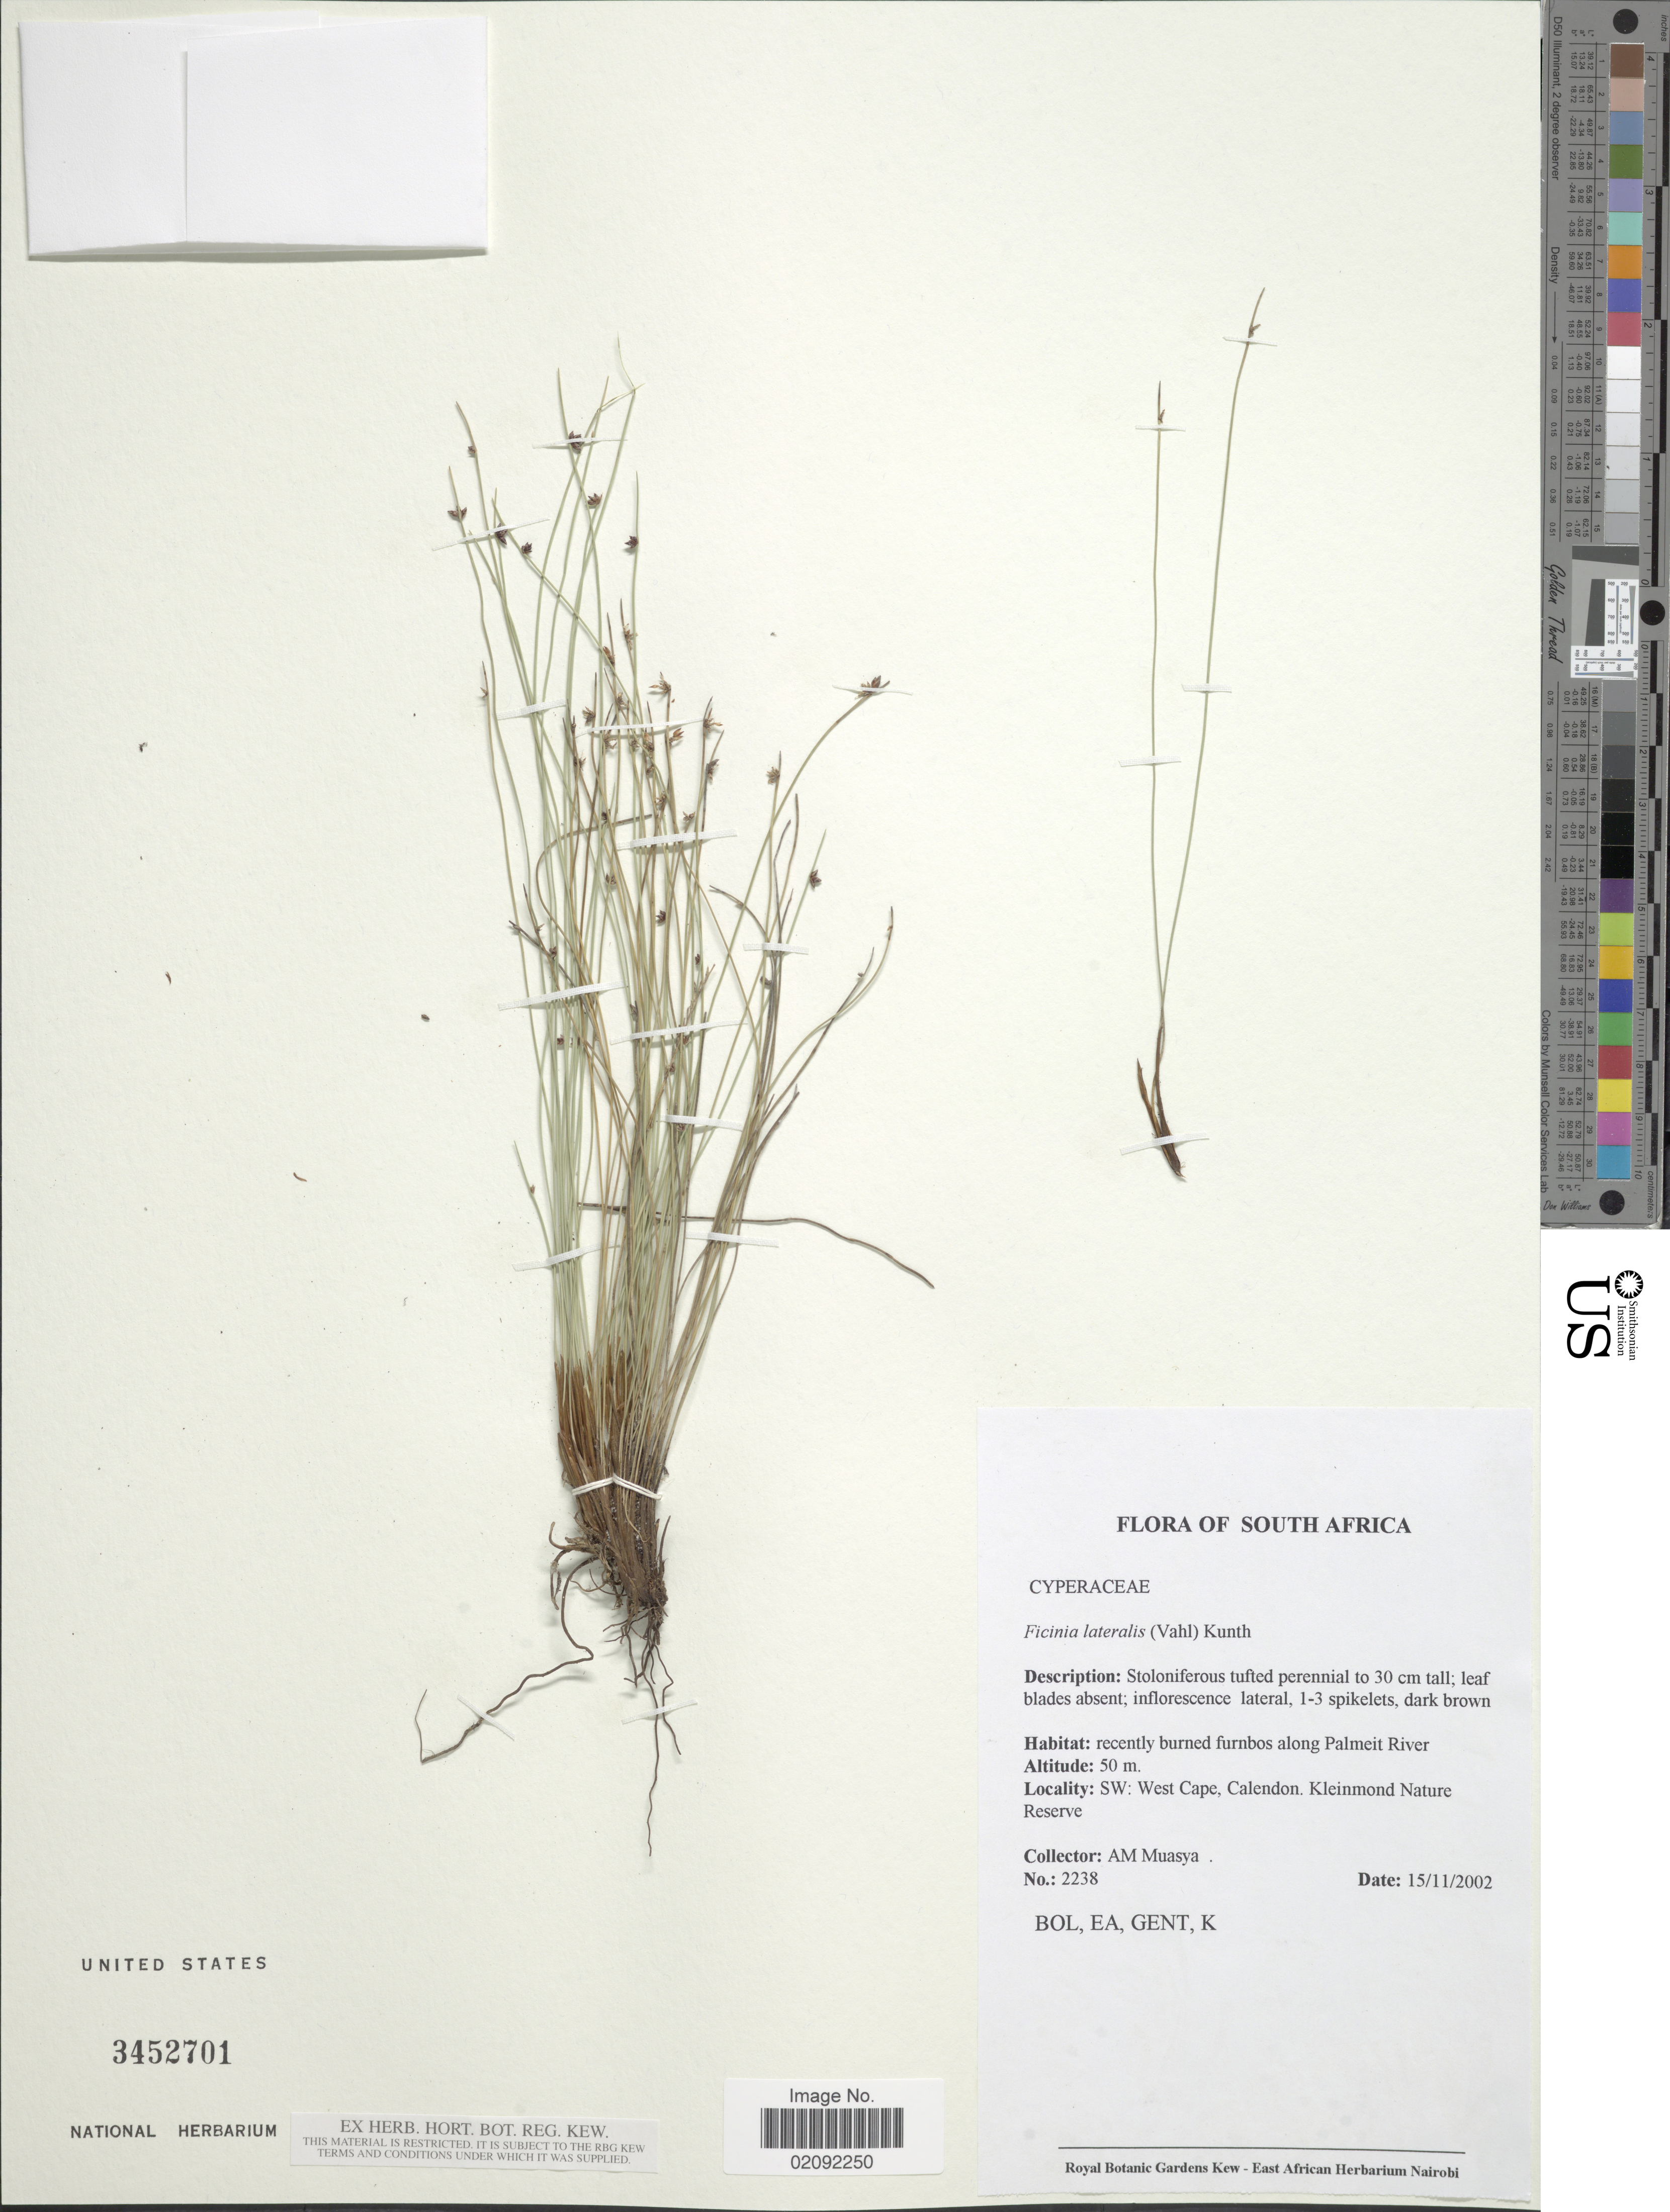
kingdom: Plantae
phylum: Tracheophyta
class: Liliopsida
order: Poales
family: Cyperaceae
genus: Ficinia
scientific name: Ficinia lateralis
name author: (Vahl) Kunth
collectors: A. Muasya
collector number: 2238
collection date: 2002-11-15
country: South Africa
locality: SW; West Cape, Calendon, Kleinmond Nature Reserve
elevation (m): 50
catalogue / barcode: US 3452701